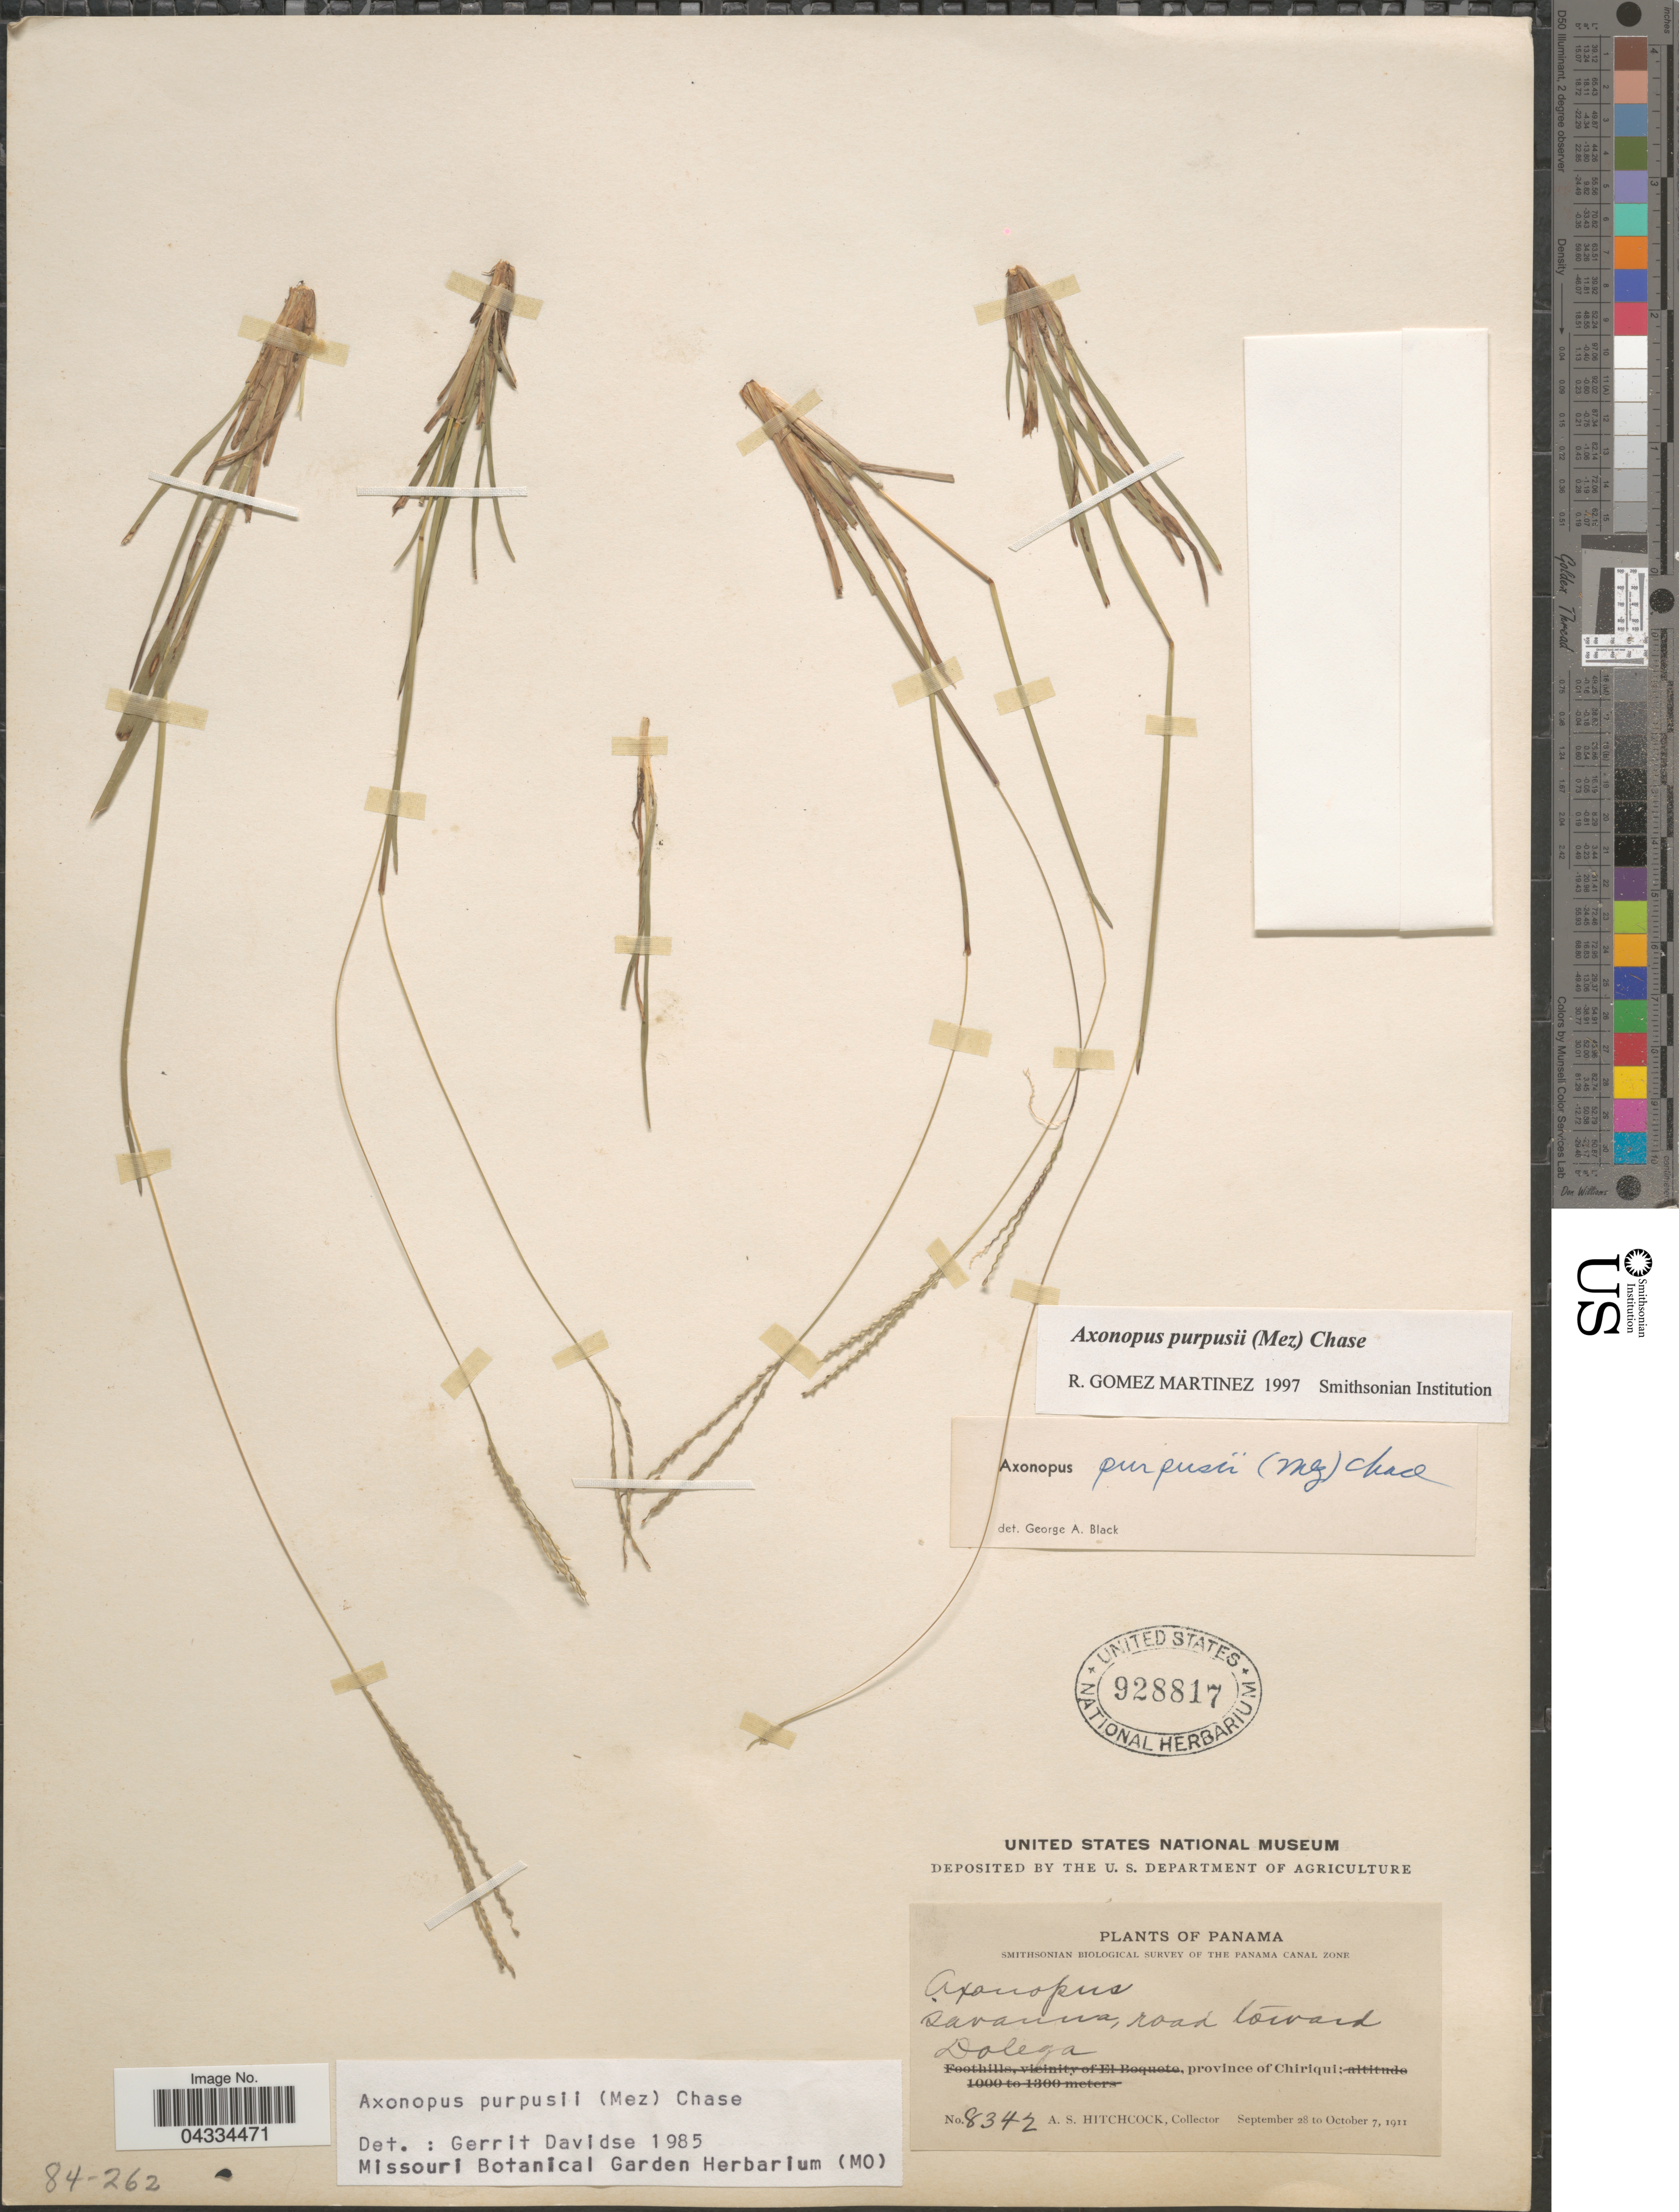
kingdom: Plantae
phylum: Tracheophyta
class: Liliopsida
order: Poales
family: Poaceae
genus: Axonopus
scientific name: Axonopus purpusii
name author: (Mez) Chase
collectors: A. S. Hitchcock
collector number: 8342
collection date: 1911-09-28/1911-10-07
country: Panama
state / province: Chiriqui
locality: Smithsonian Biological Survey of the Panama Canal Zone. Savanna, road toward Dolega.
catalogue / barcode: US 928817